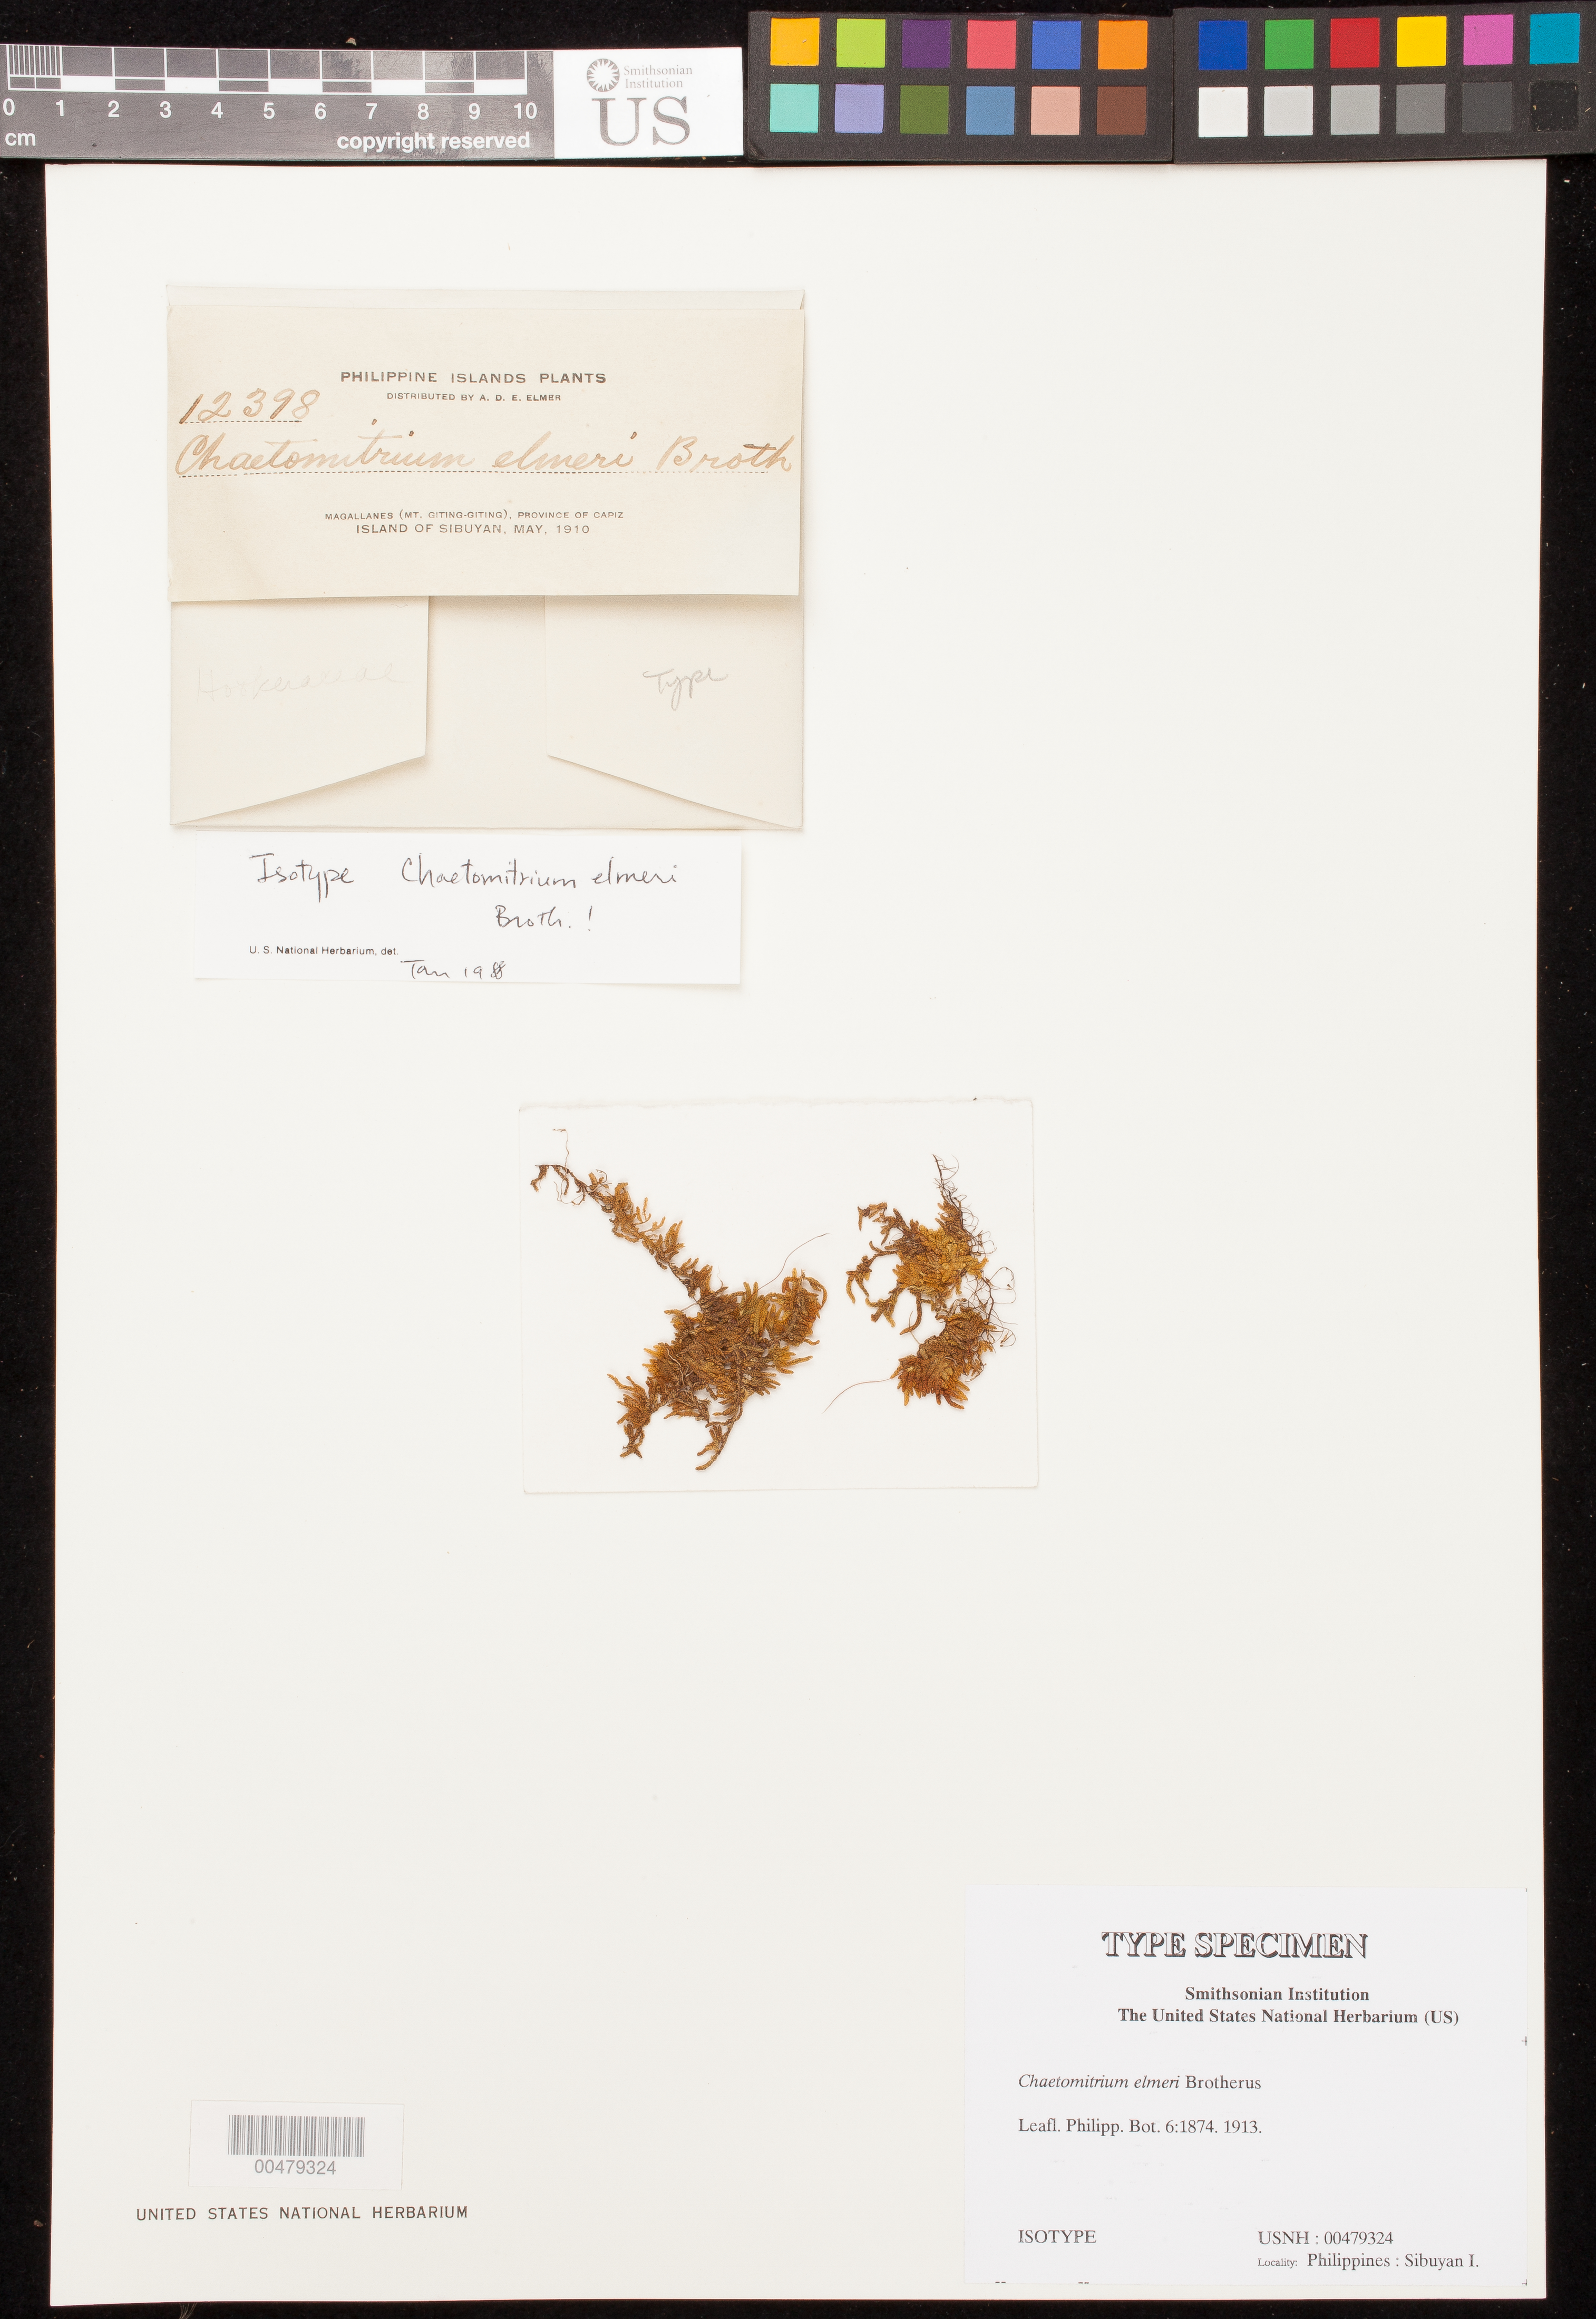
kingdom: Plantae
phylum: Bryophyta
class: Bryopsida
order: Hookeriales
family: Hookeriaceae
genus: Chaetomitrium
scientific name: Chaetomitrium elmeri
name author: Broth.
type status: Isotype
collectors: A. D. E. Elmer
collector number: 12398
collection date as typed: May 1919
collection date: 1919-05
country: Philippines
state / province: Western Visayas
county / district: Capiz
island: Sibuyan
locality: Magallanes, Mt. Giting-Giting.